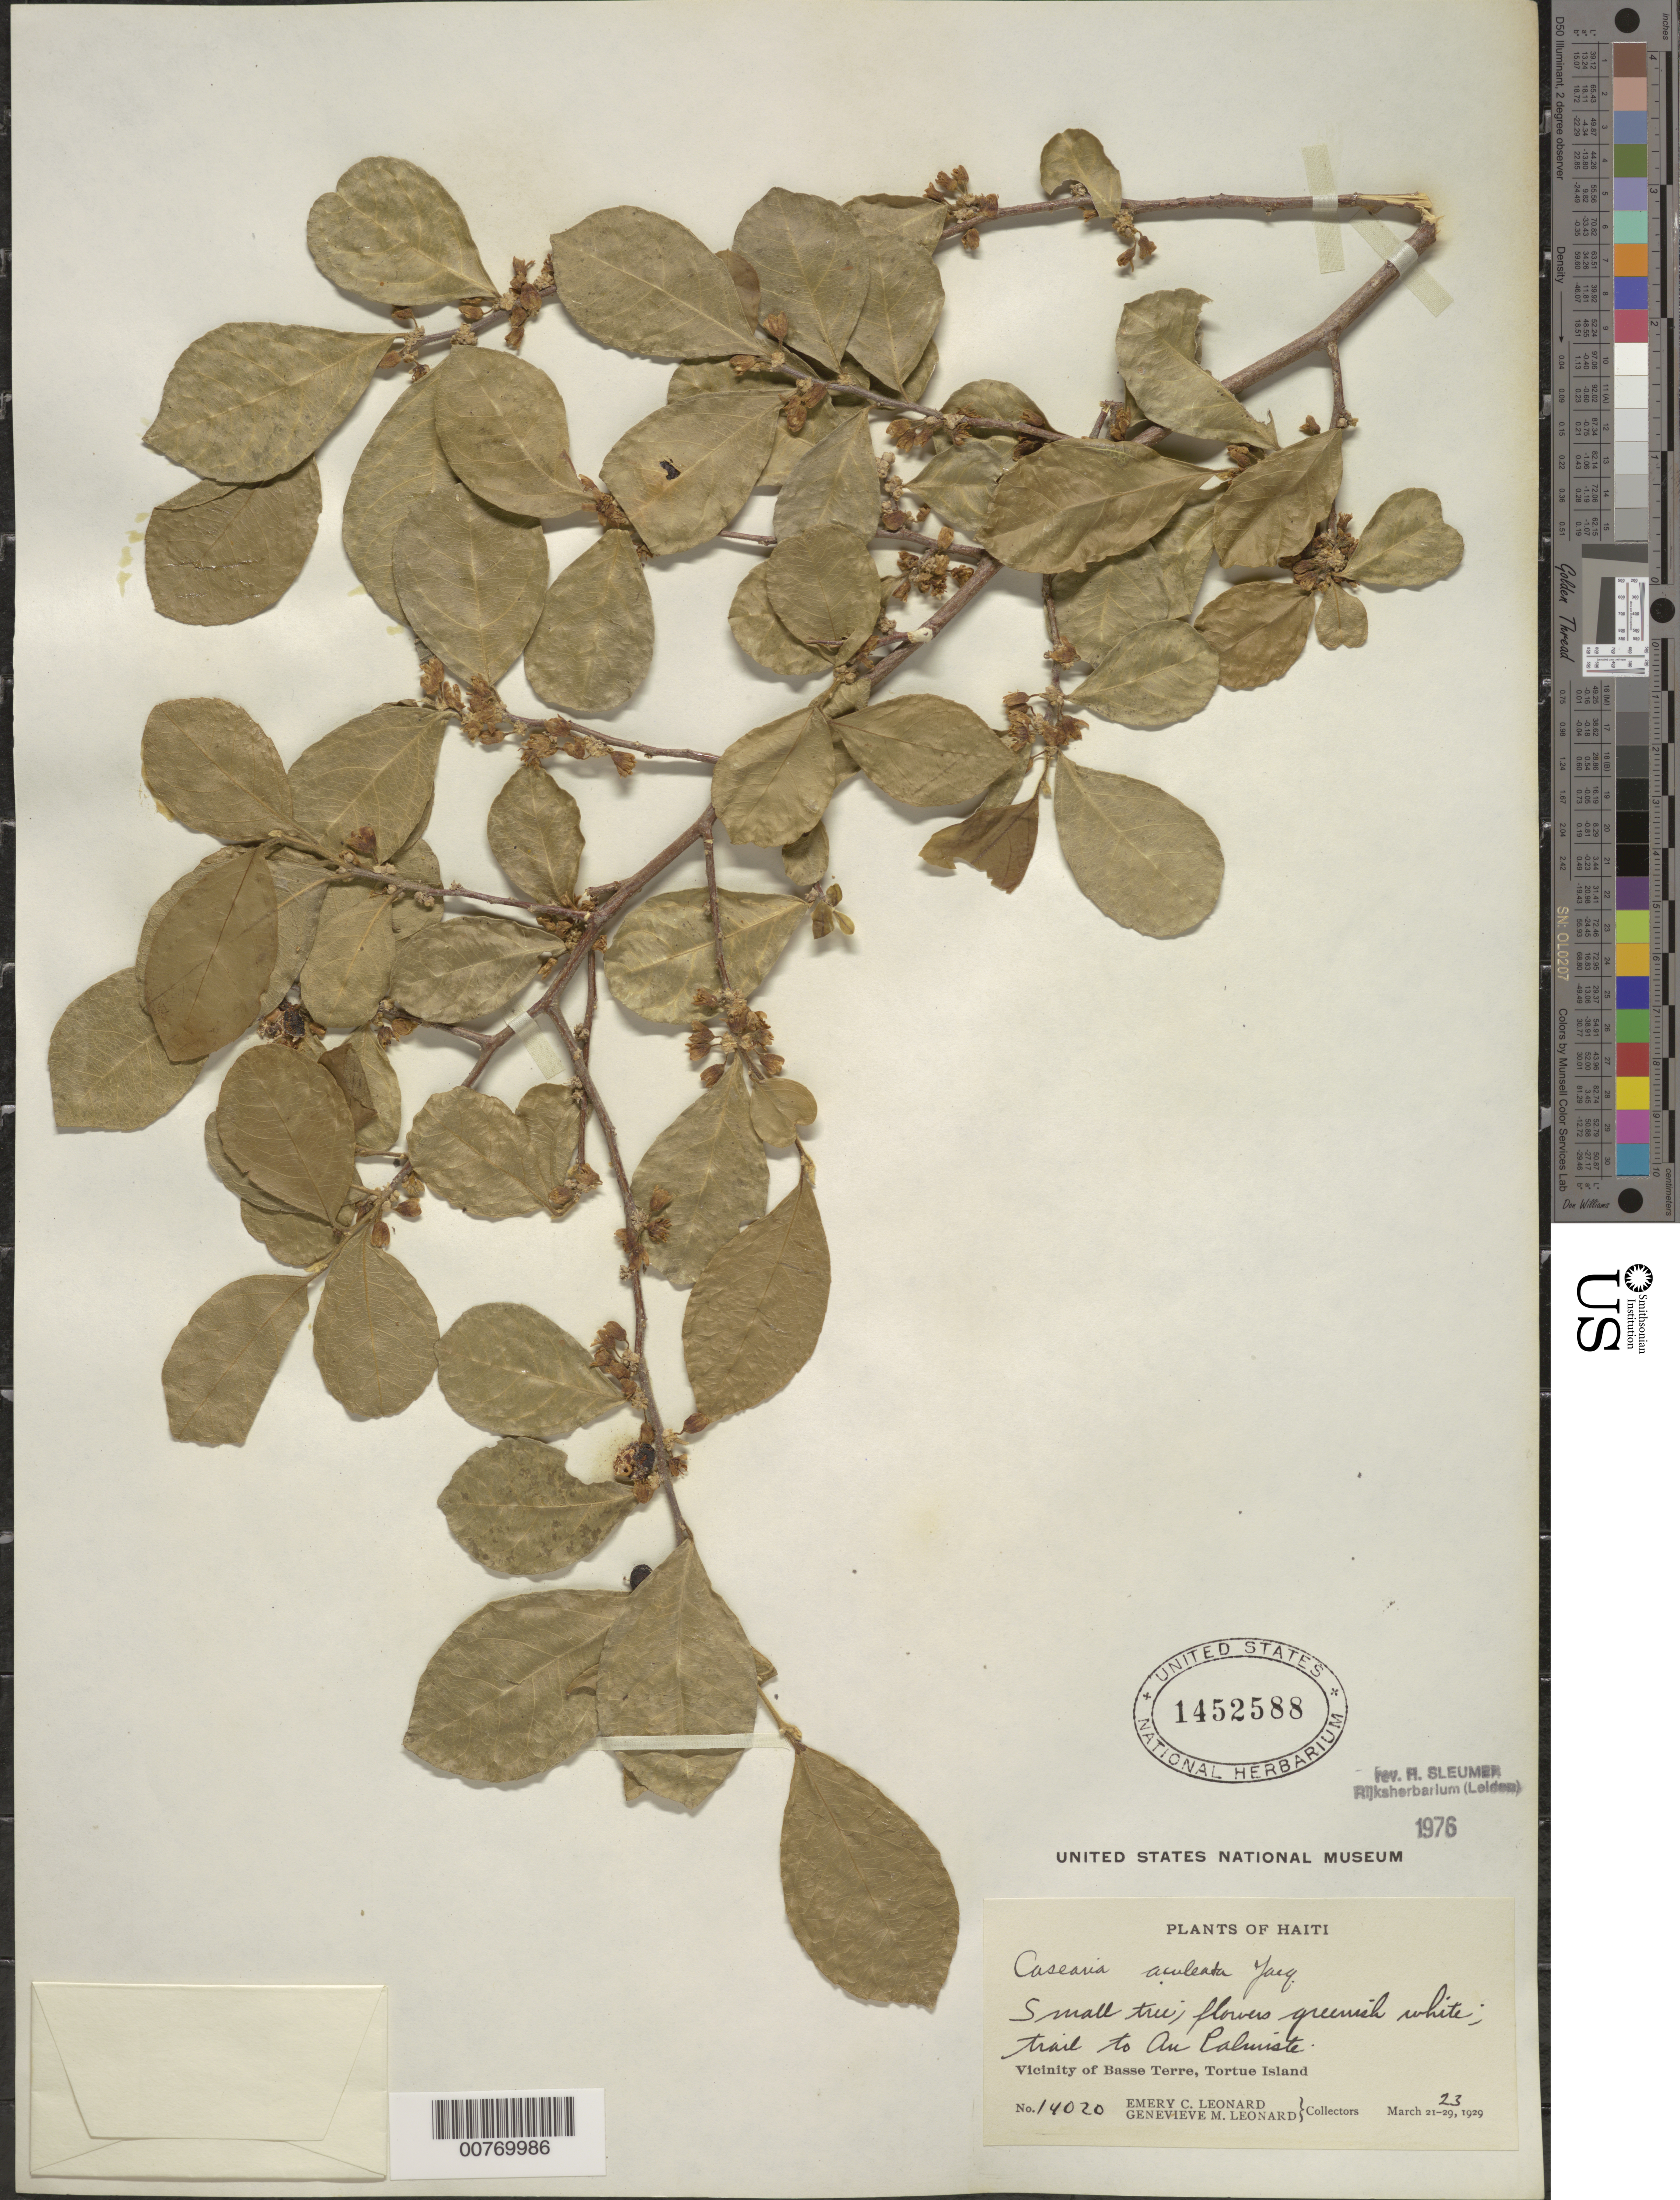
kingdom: Plantae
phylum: Tracheophyta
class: Magnoliopsida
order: Malpighiales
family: Salicaceae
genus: Casearia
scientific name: Casearia aculeata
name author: Jacq.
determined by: Sleumer, H. O.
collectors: E. C. Leonard & G. M. Leonard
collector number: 14020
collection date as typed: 23 Mar 1929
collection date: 1929-03-23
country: Haiti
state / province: Nord-Óuest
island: Île de la Tortue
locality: Vicinity of Basse Terre, Tortue Island.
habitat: Trail to Au Palmiste.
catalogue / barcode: US 1452588